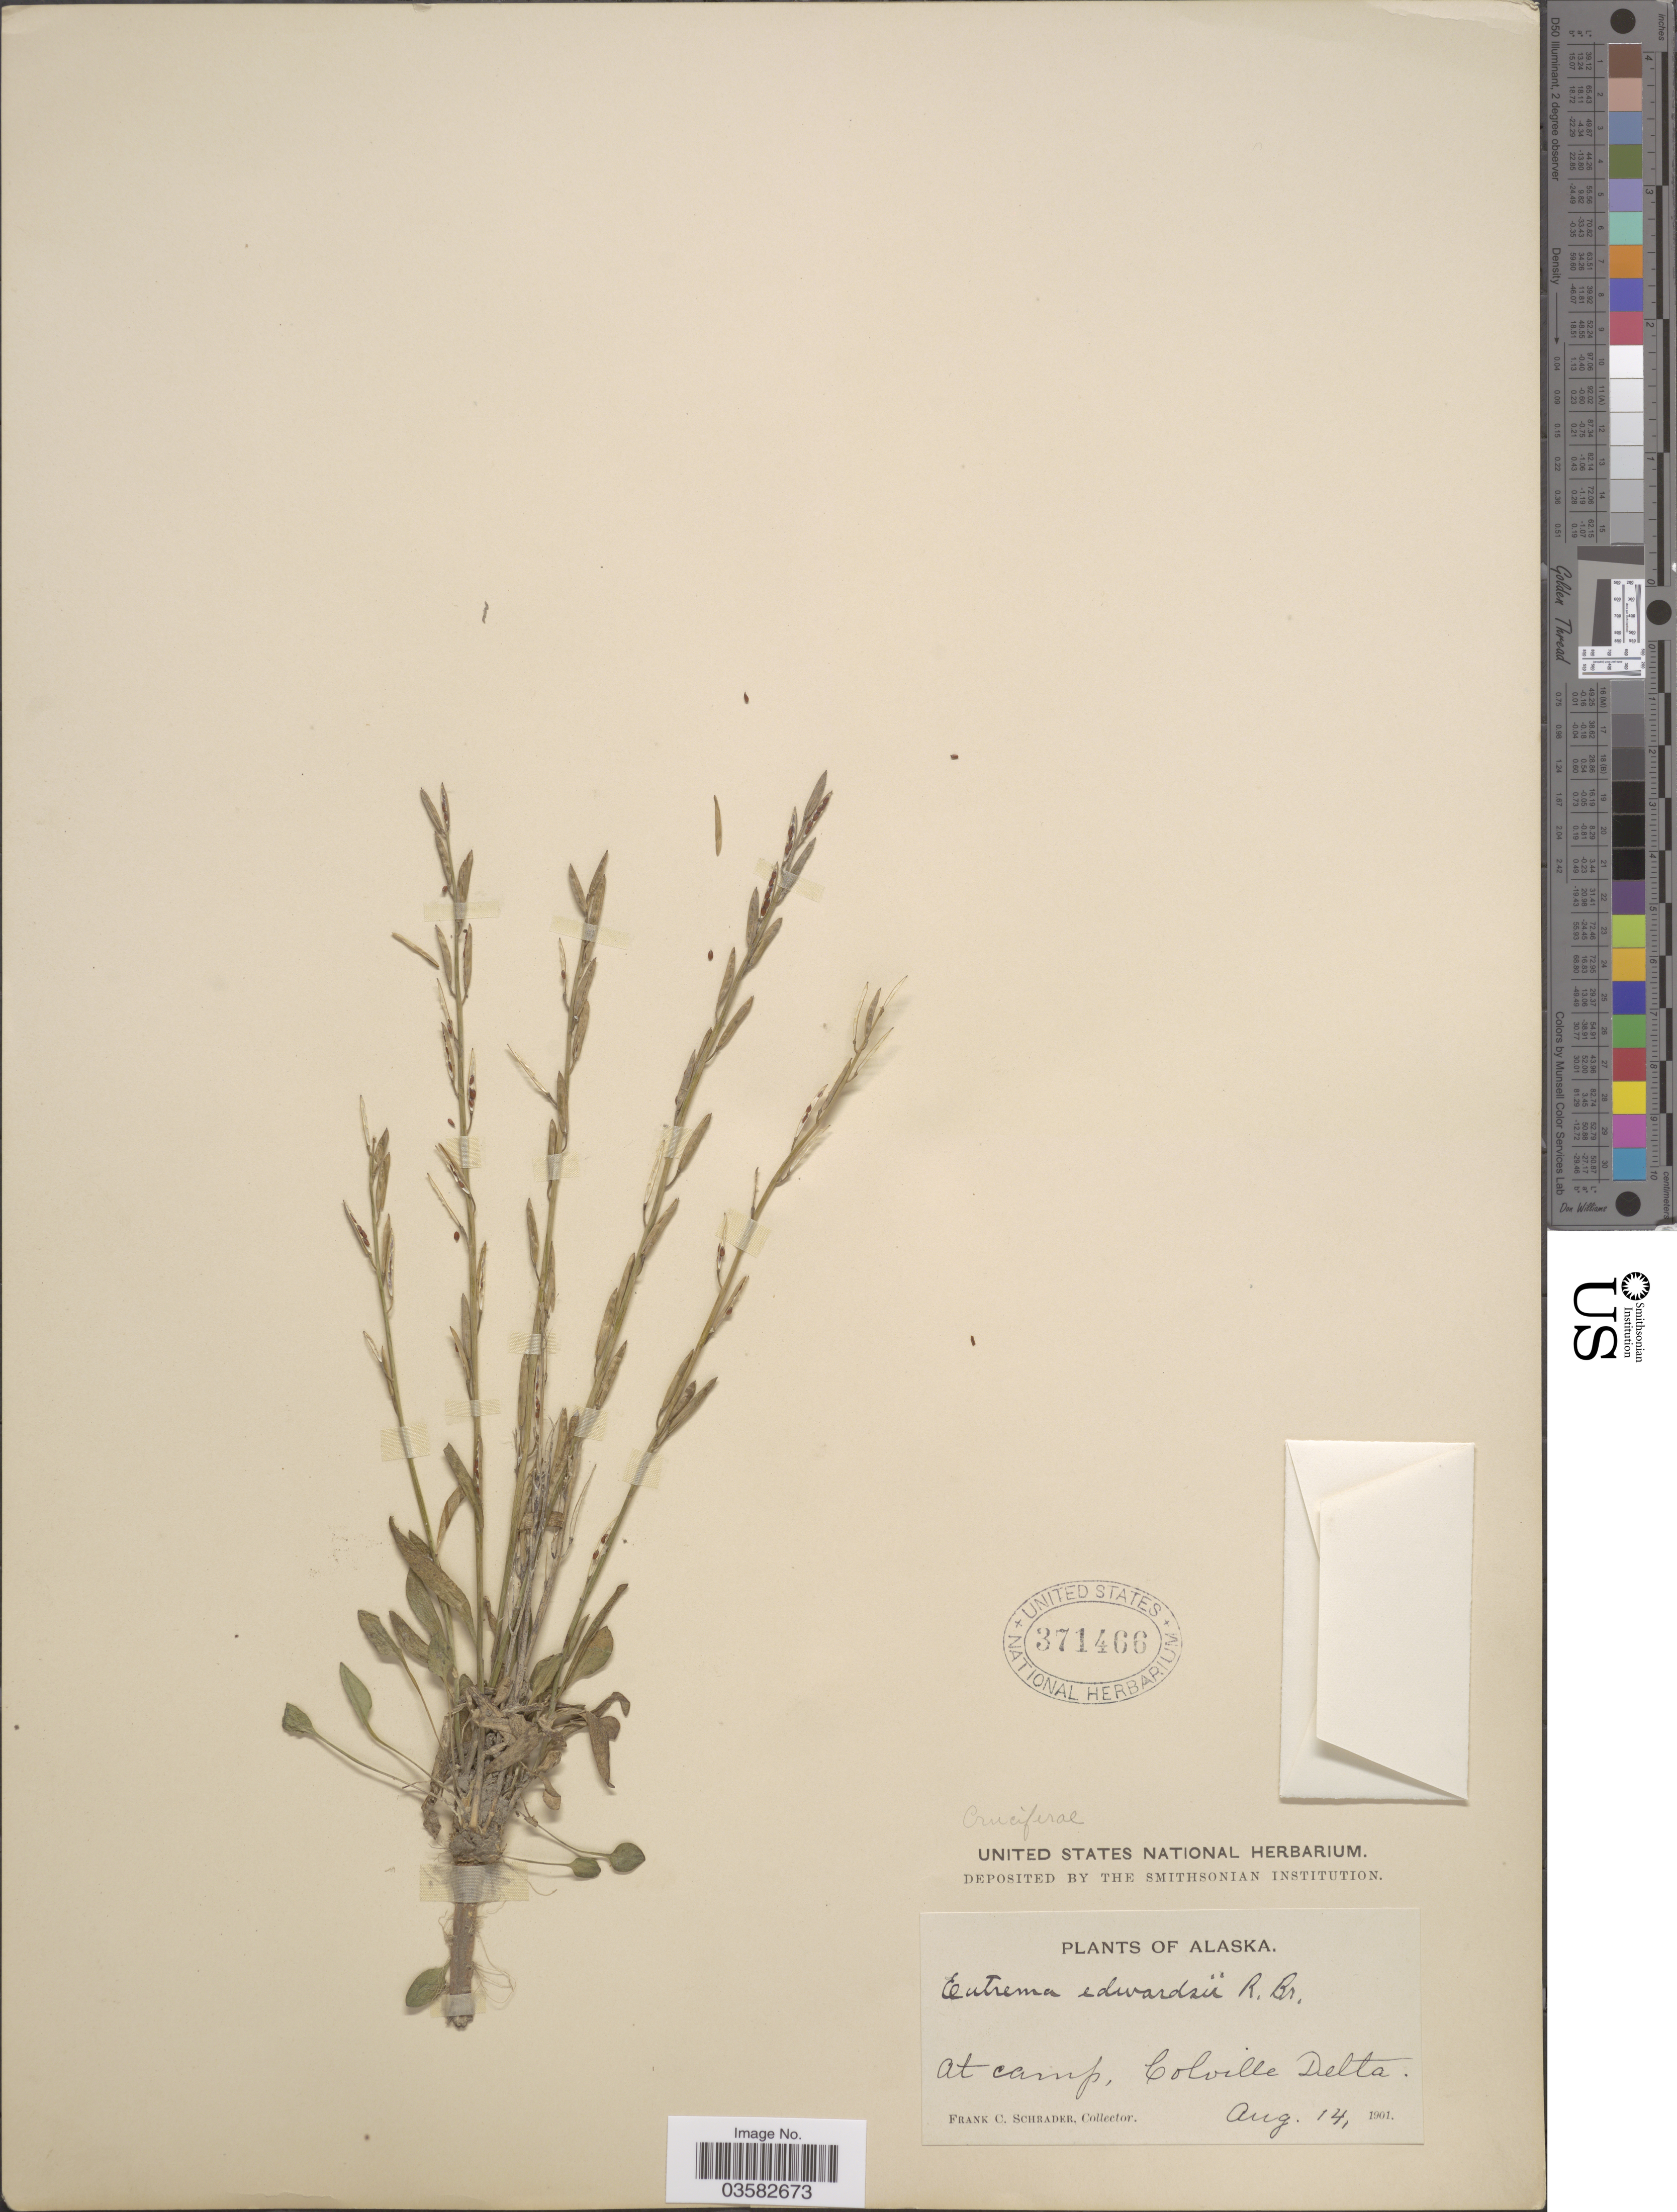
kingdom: Plantae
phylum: Tracheophyta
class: Magnoliopsida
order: Brassicales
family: Brassicaceae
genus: Eutrema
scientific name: Eutrema edwardsii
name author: R. Br.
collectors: F. C. Schrader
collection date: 1901-08-14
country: United States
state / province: Alaska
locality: Colville Delta.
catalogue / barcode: US 371466